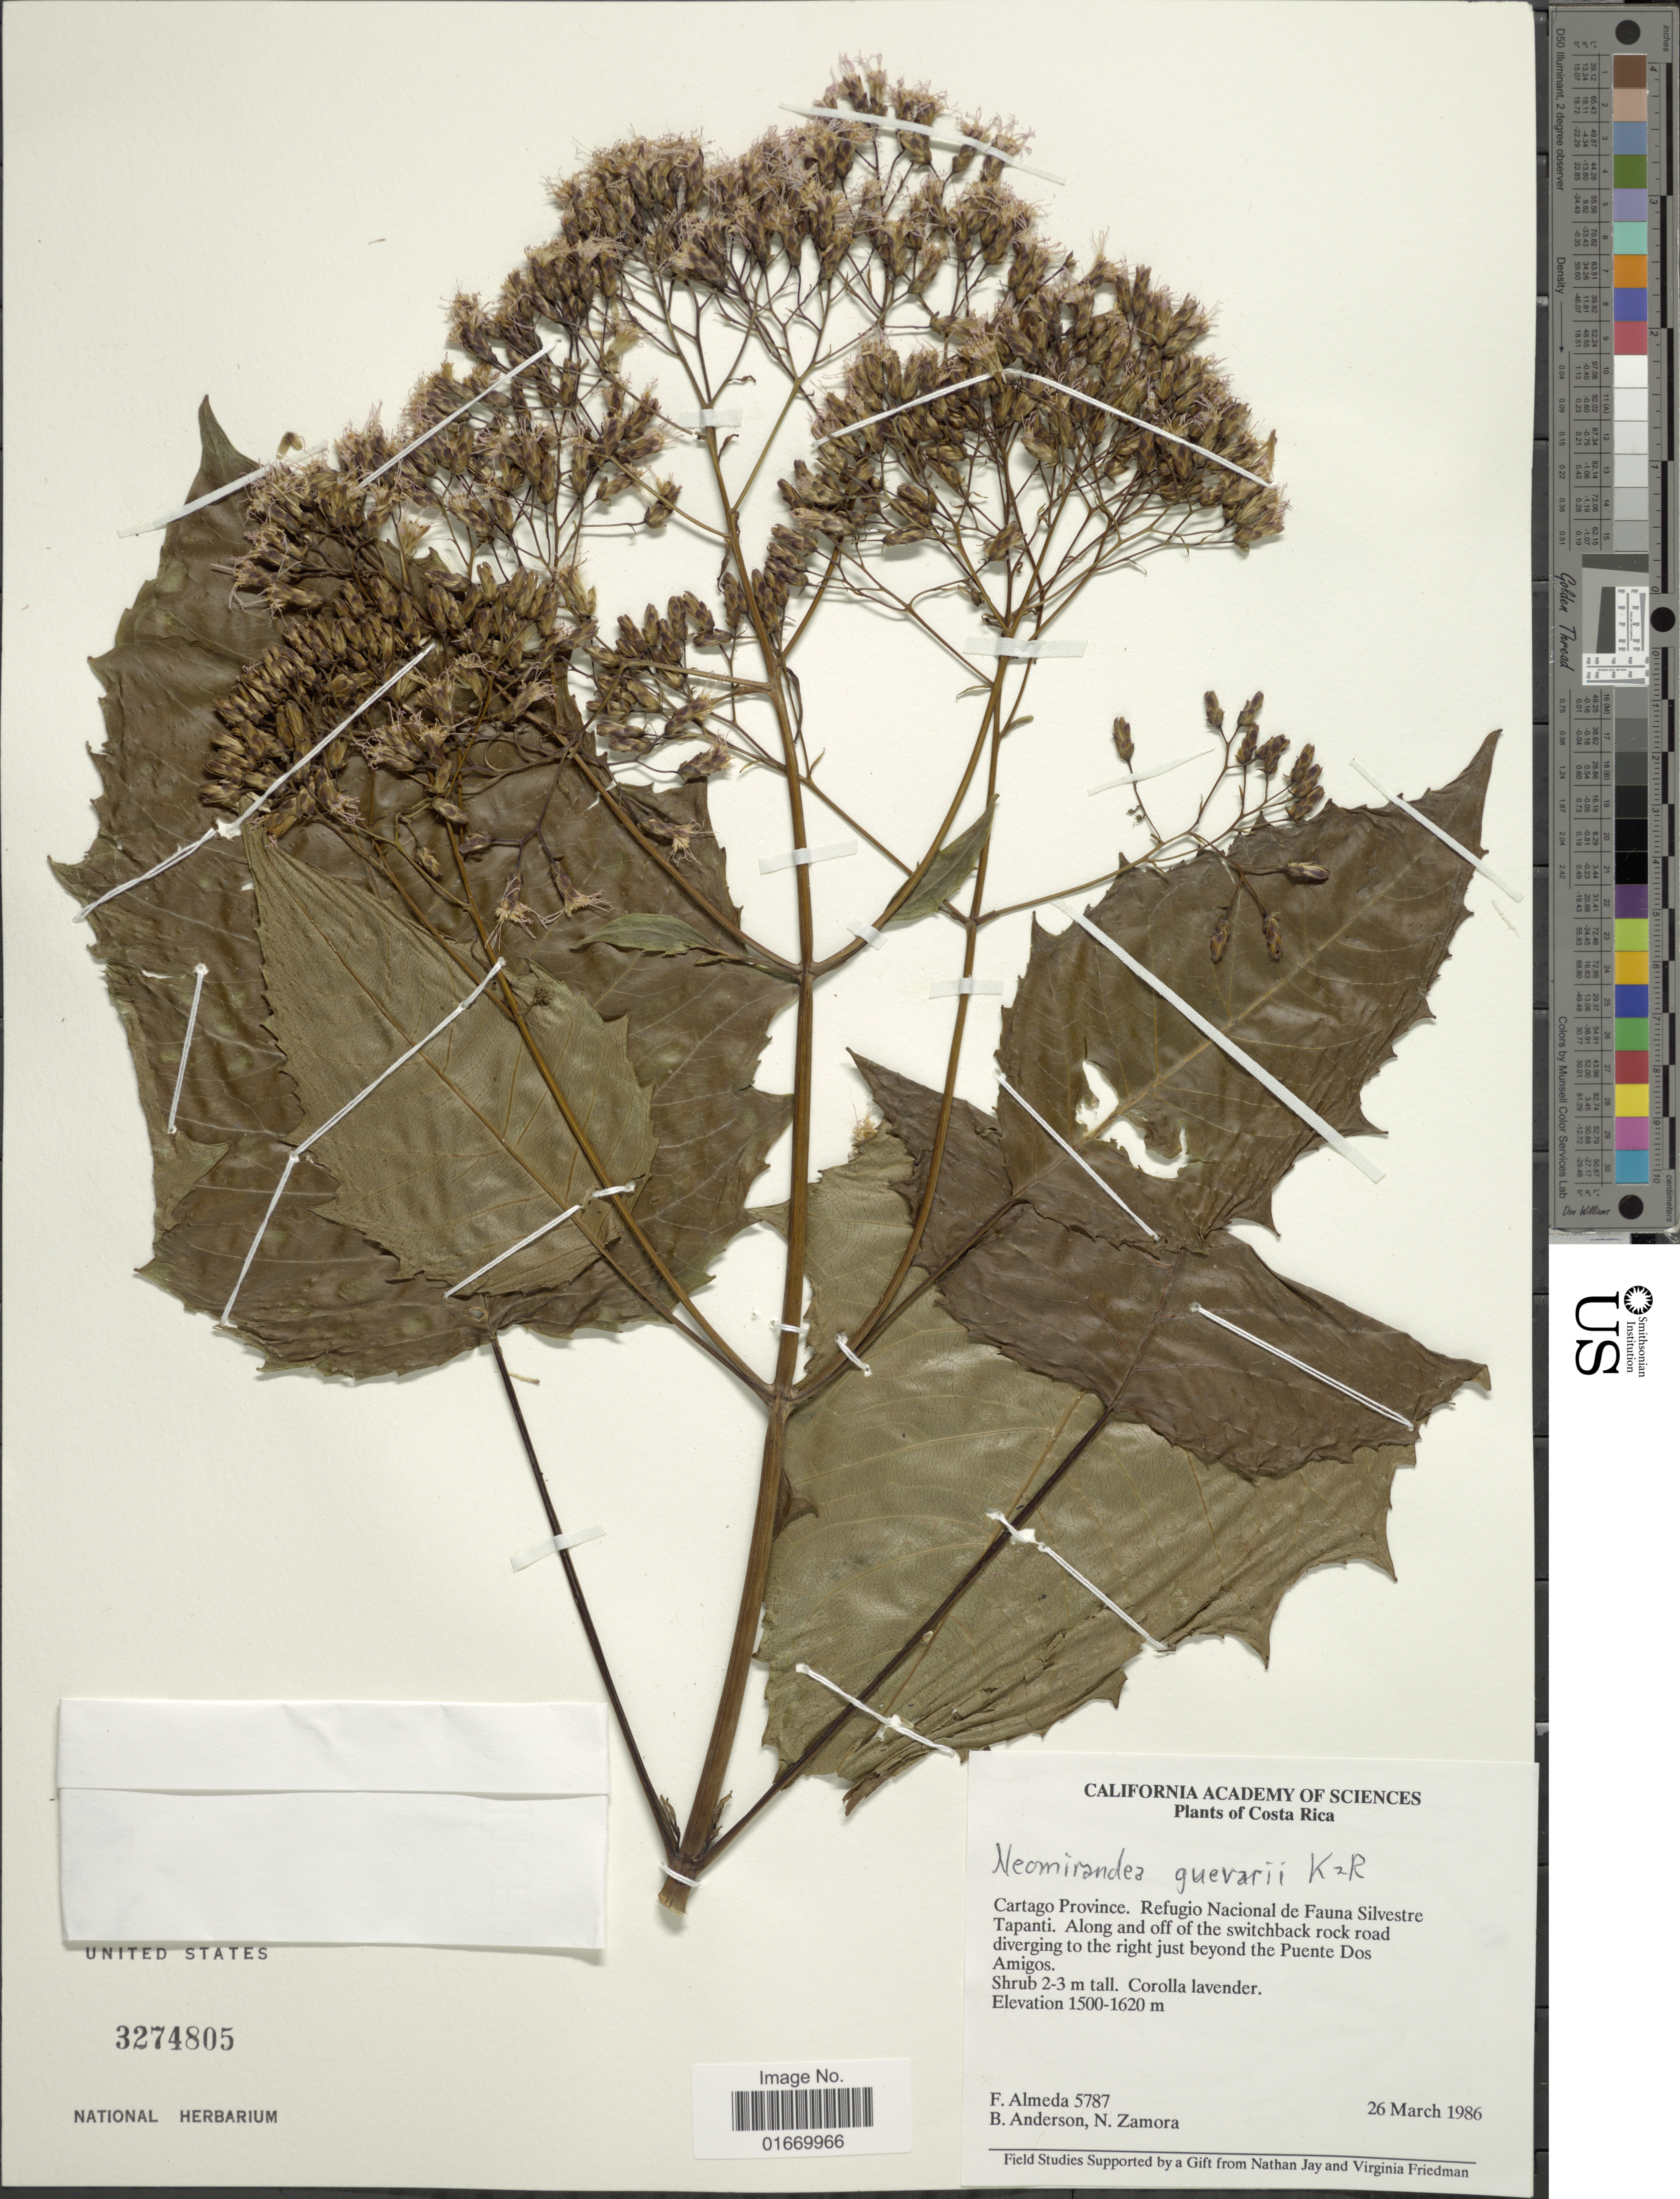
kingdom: Plantae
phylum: Tracheophyta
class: Magnoliopsida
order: Asterales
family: Asteraceae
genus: Neomirandea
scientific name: Neomirandea guevarii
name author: R.M. King & H. Rob.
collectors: F. Almeda, B. Anderson & N. Zamora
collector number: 5787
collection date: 1986-03-26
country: Costa Rica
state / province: Cartago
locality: Refugio Nacional de Fauna Silvestre Tapanti, just beyond the Puente Dos Amigos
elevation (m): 1500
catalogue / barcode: US 3274805